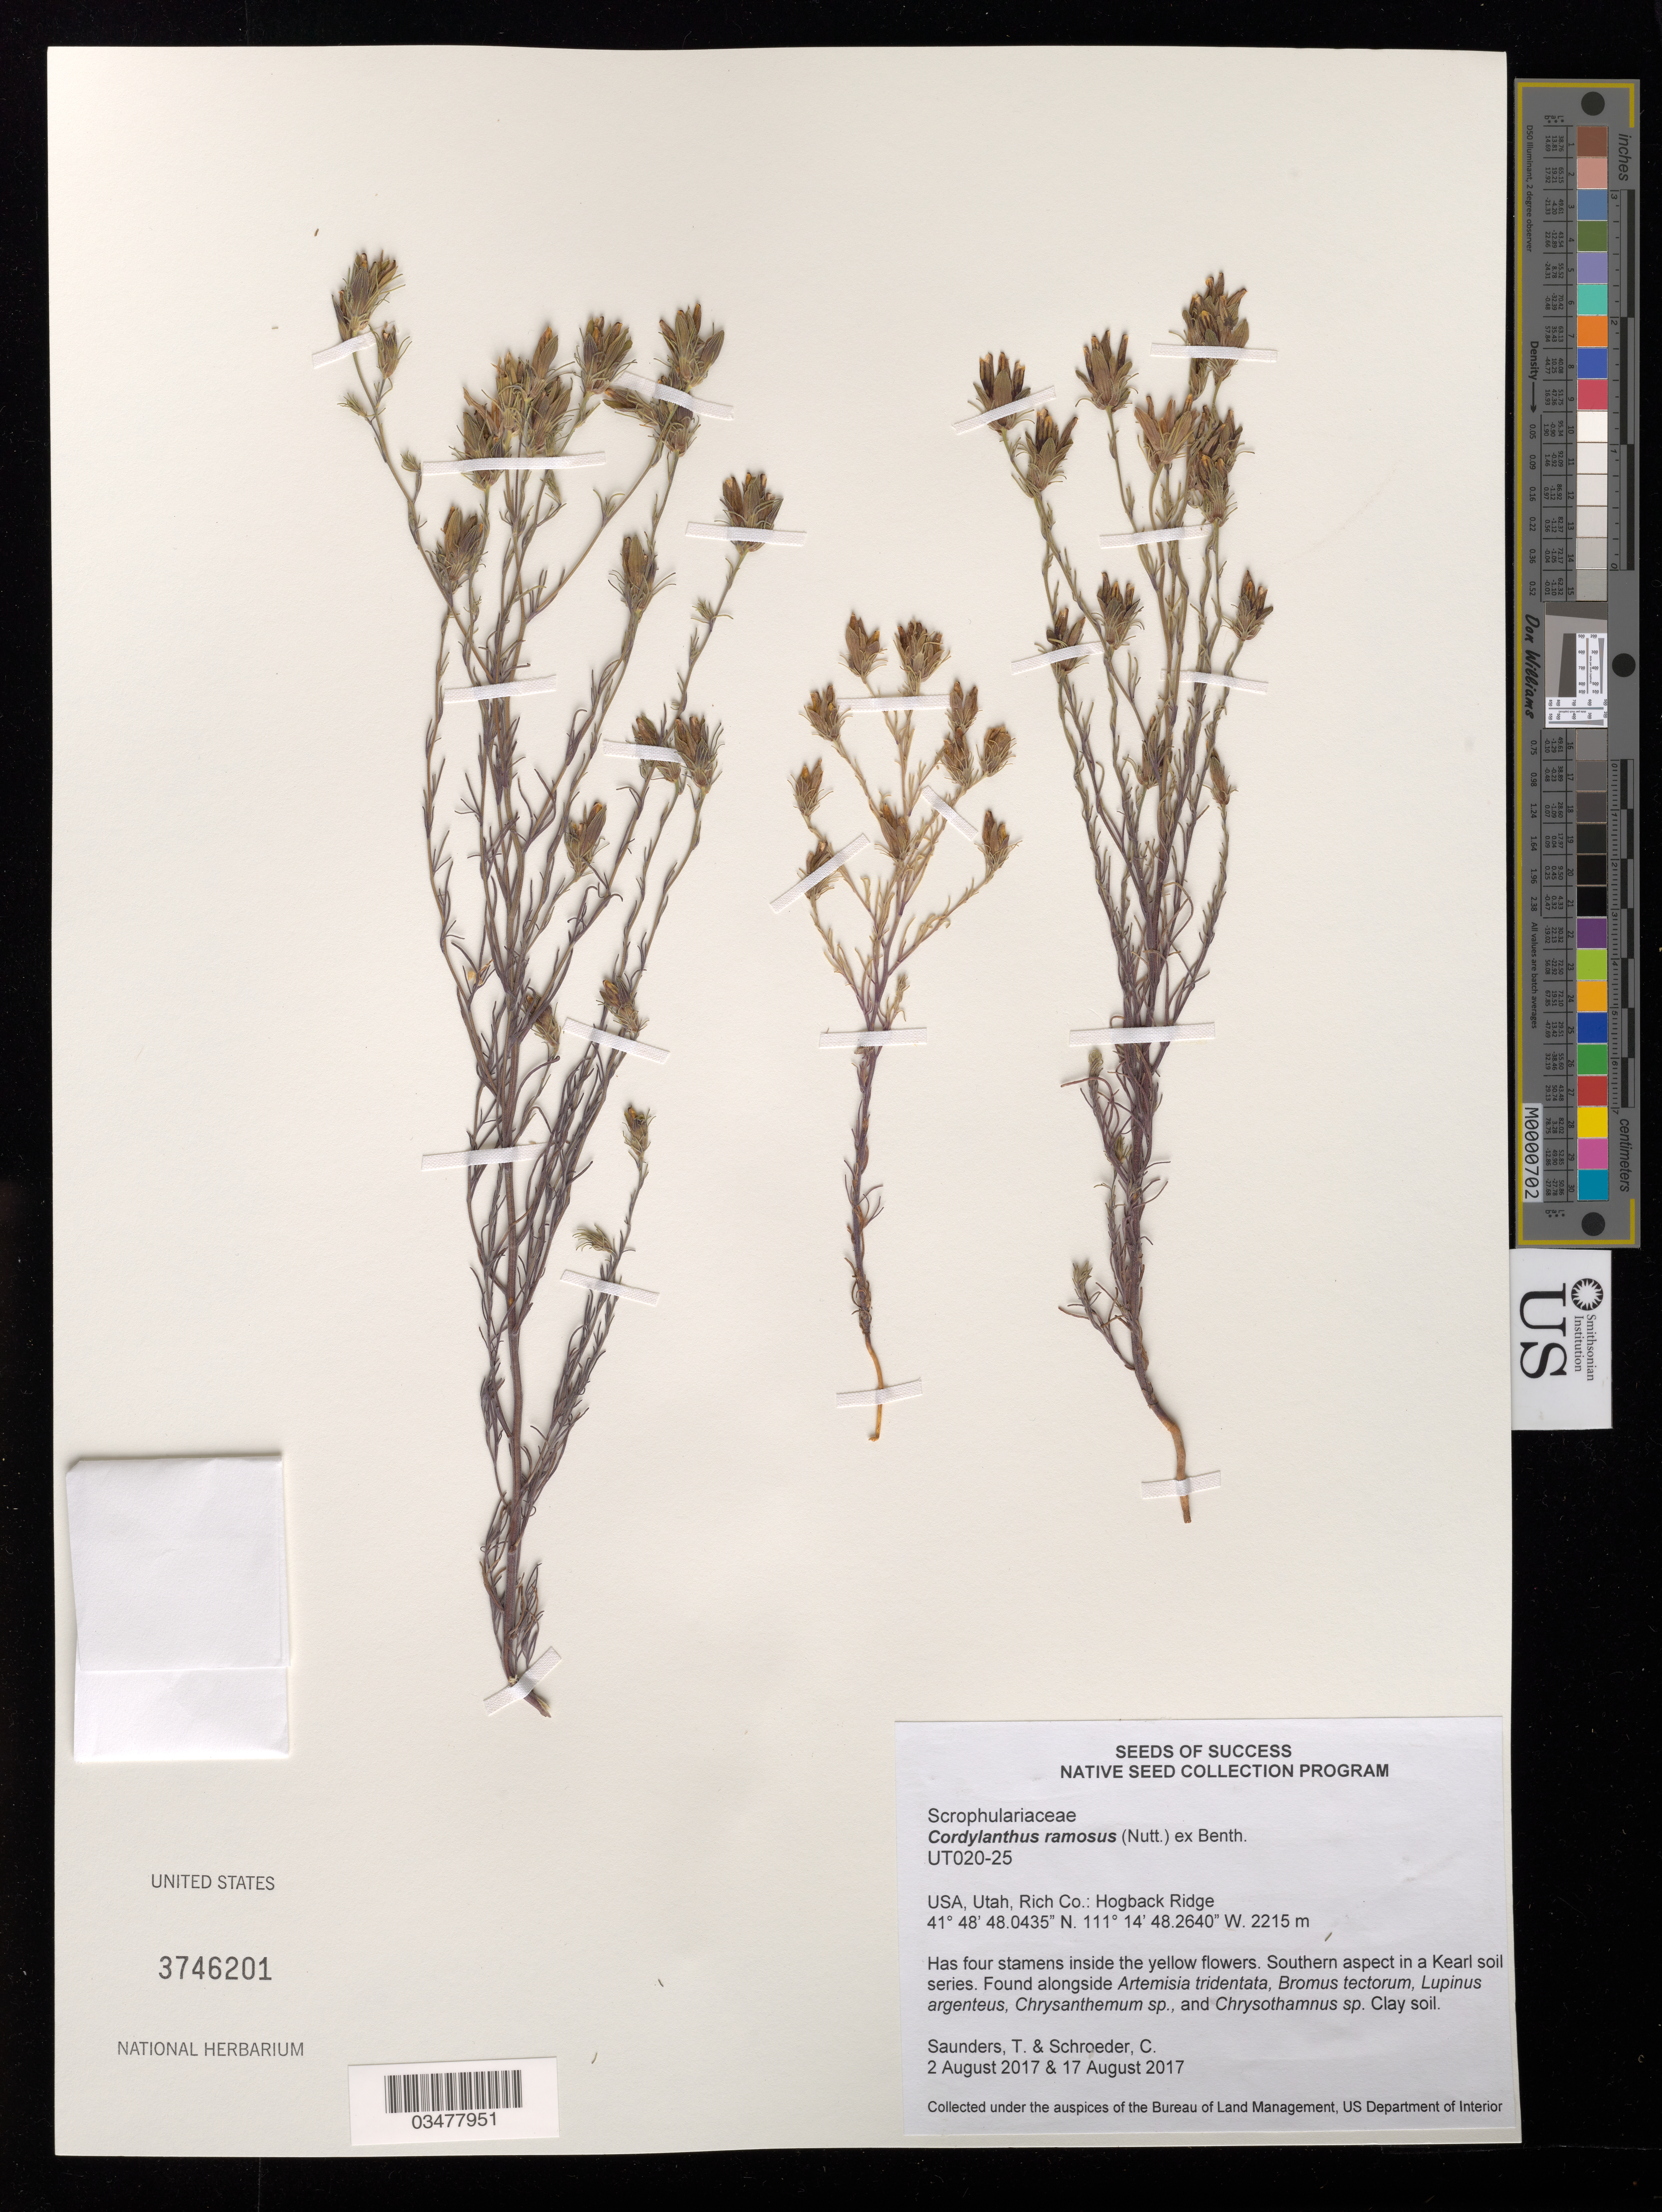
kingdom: Plantae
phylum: Tracheophyta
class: Magnoliopsida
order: Lamiales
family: Orobanchaceae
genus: Cordylanthus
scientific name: Cordylanthus ramosus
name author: Nutt. ex Benth.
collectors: T. Saunders & C. Schroeder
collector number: UT020-25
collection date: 2017-08-02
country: United States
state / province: Utah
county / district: Rich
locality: BLM, Hogback Ridge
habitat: Shrub/forb/grass. Clay soil. With Artemisa tridentata, Bromus tectorum, Lupinus argenteus, etc.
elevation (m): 2215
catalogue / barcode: US 3746201